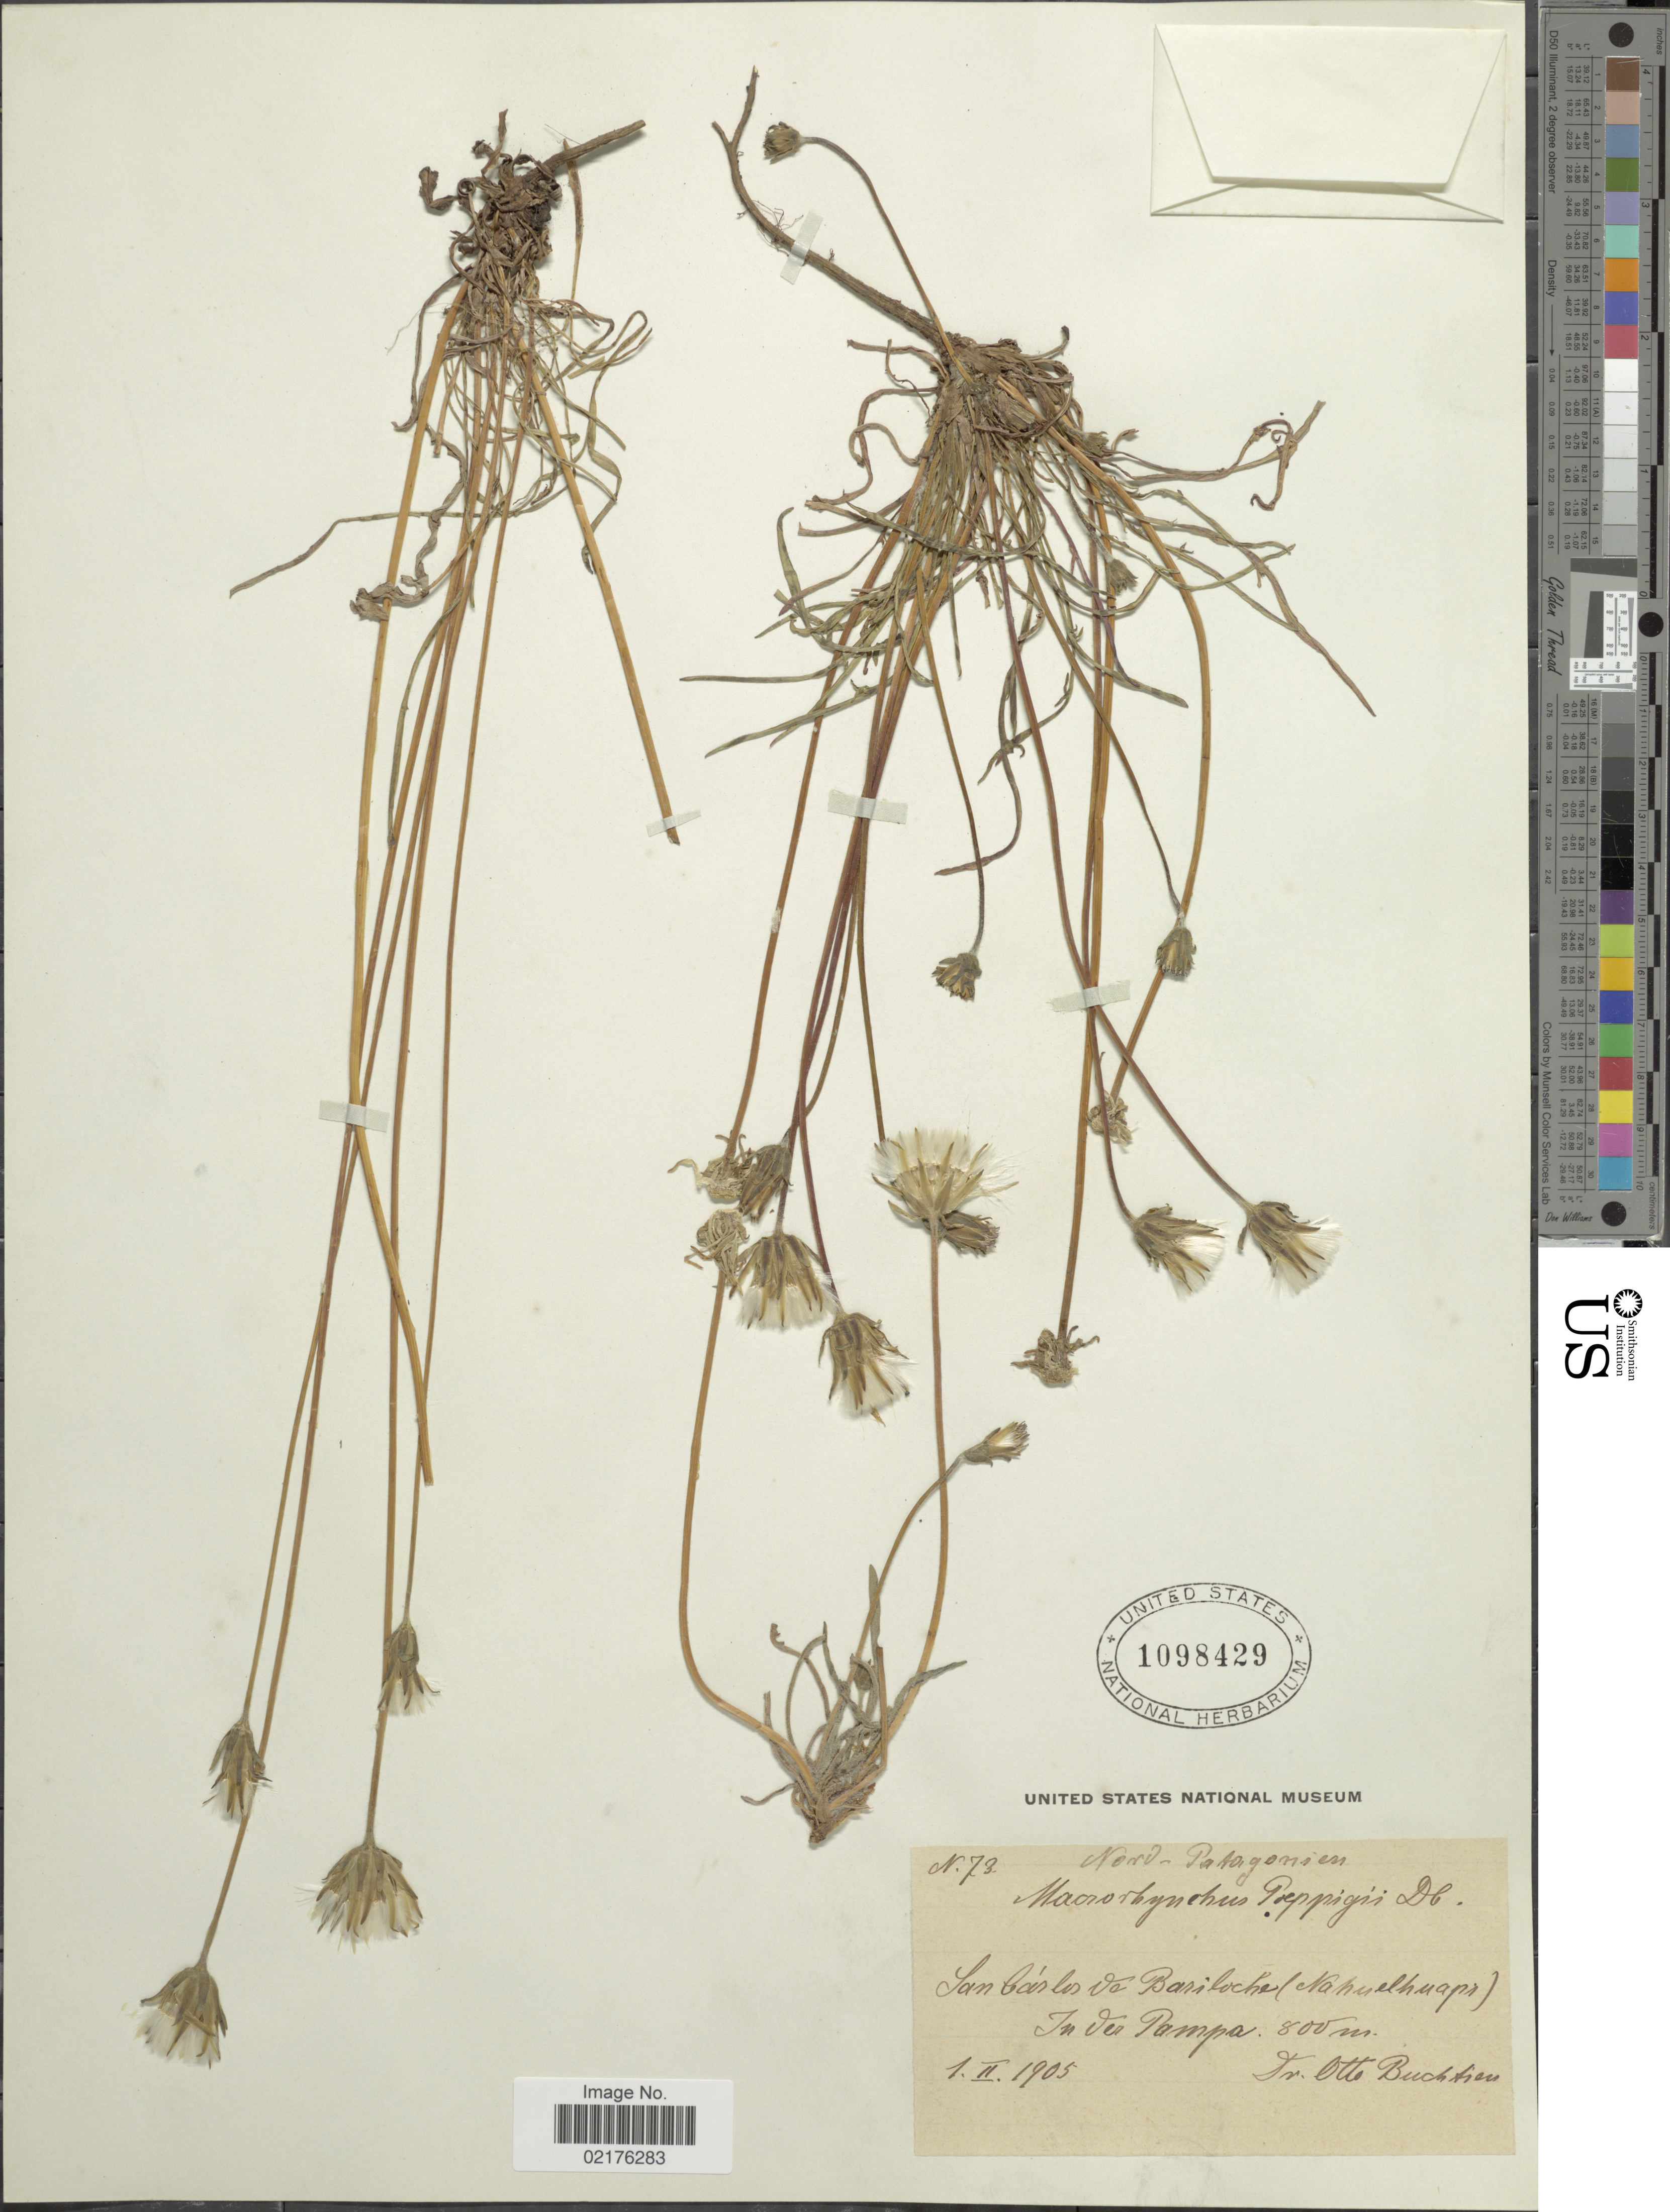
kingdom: Plantae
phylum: Tracheophyta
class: Magnoliopsida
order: Asterales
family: Asteraceae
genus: Agoseris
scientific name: Agoseris coronopifolia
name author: (d'Urv.) K.L. Chambers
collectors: O. Buchtien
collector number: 73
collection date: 1905-02-01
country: Argentina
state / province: Río Negro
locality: San Carlos Bariloche (Nahuelhuapi) In Pampa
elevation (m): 800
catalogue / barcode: US 1098429